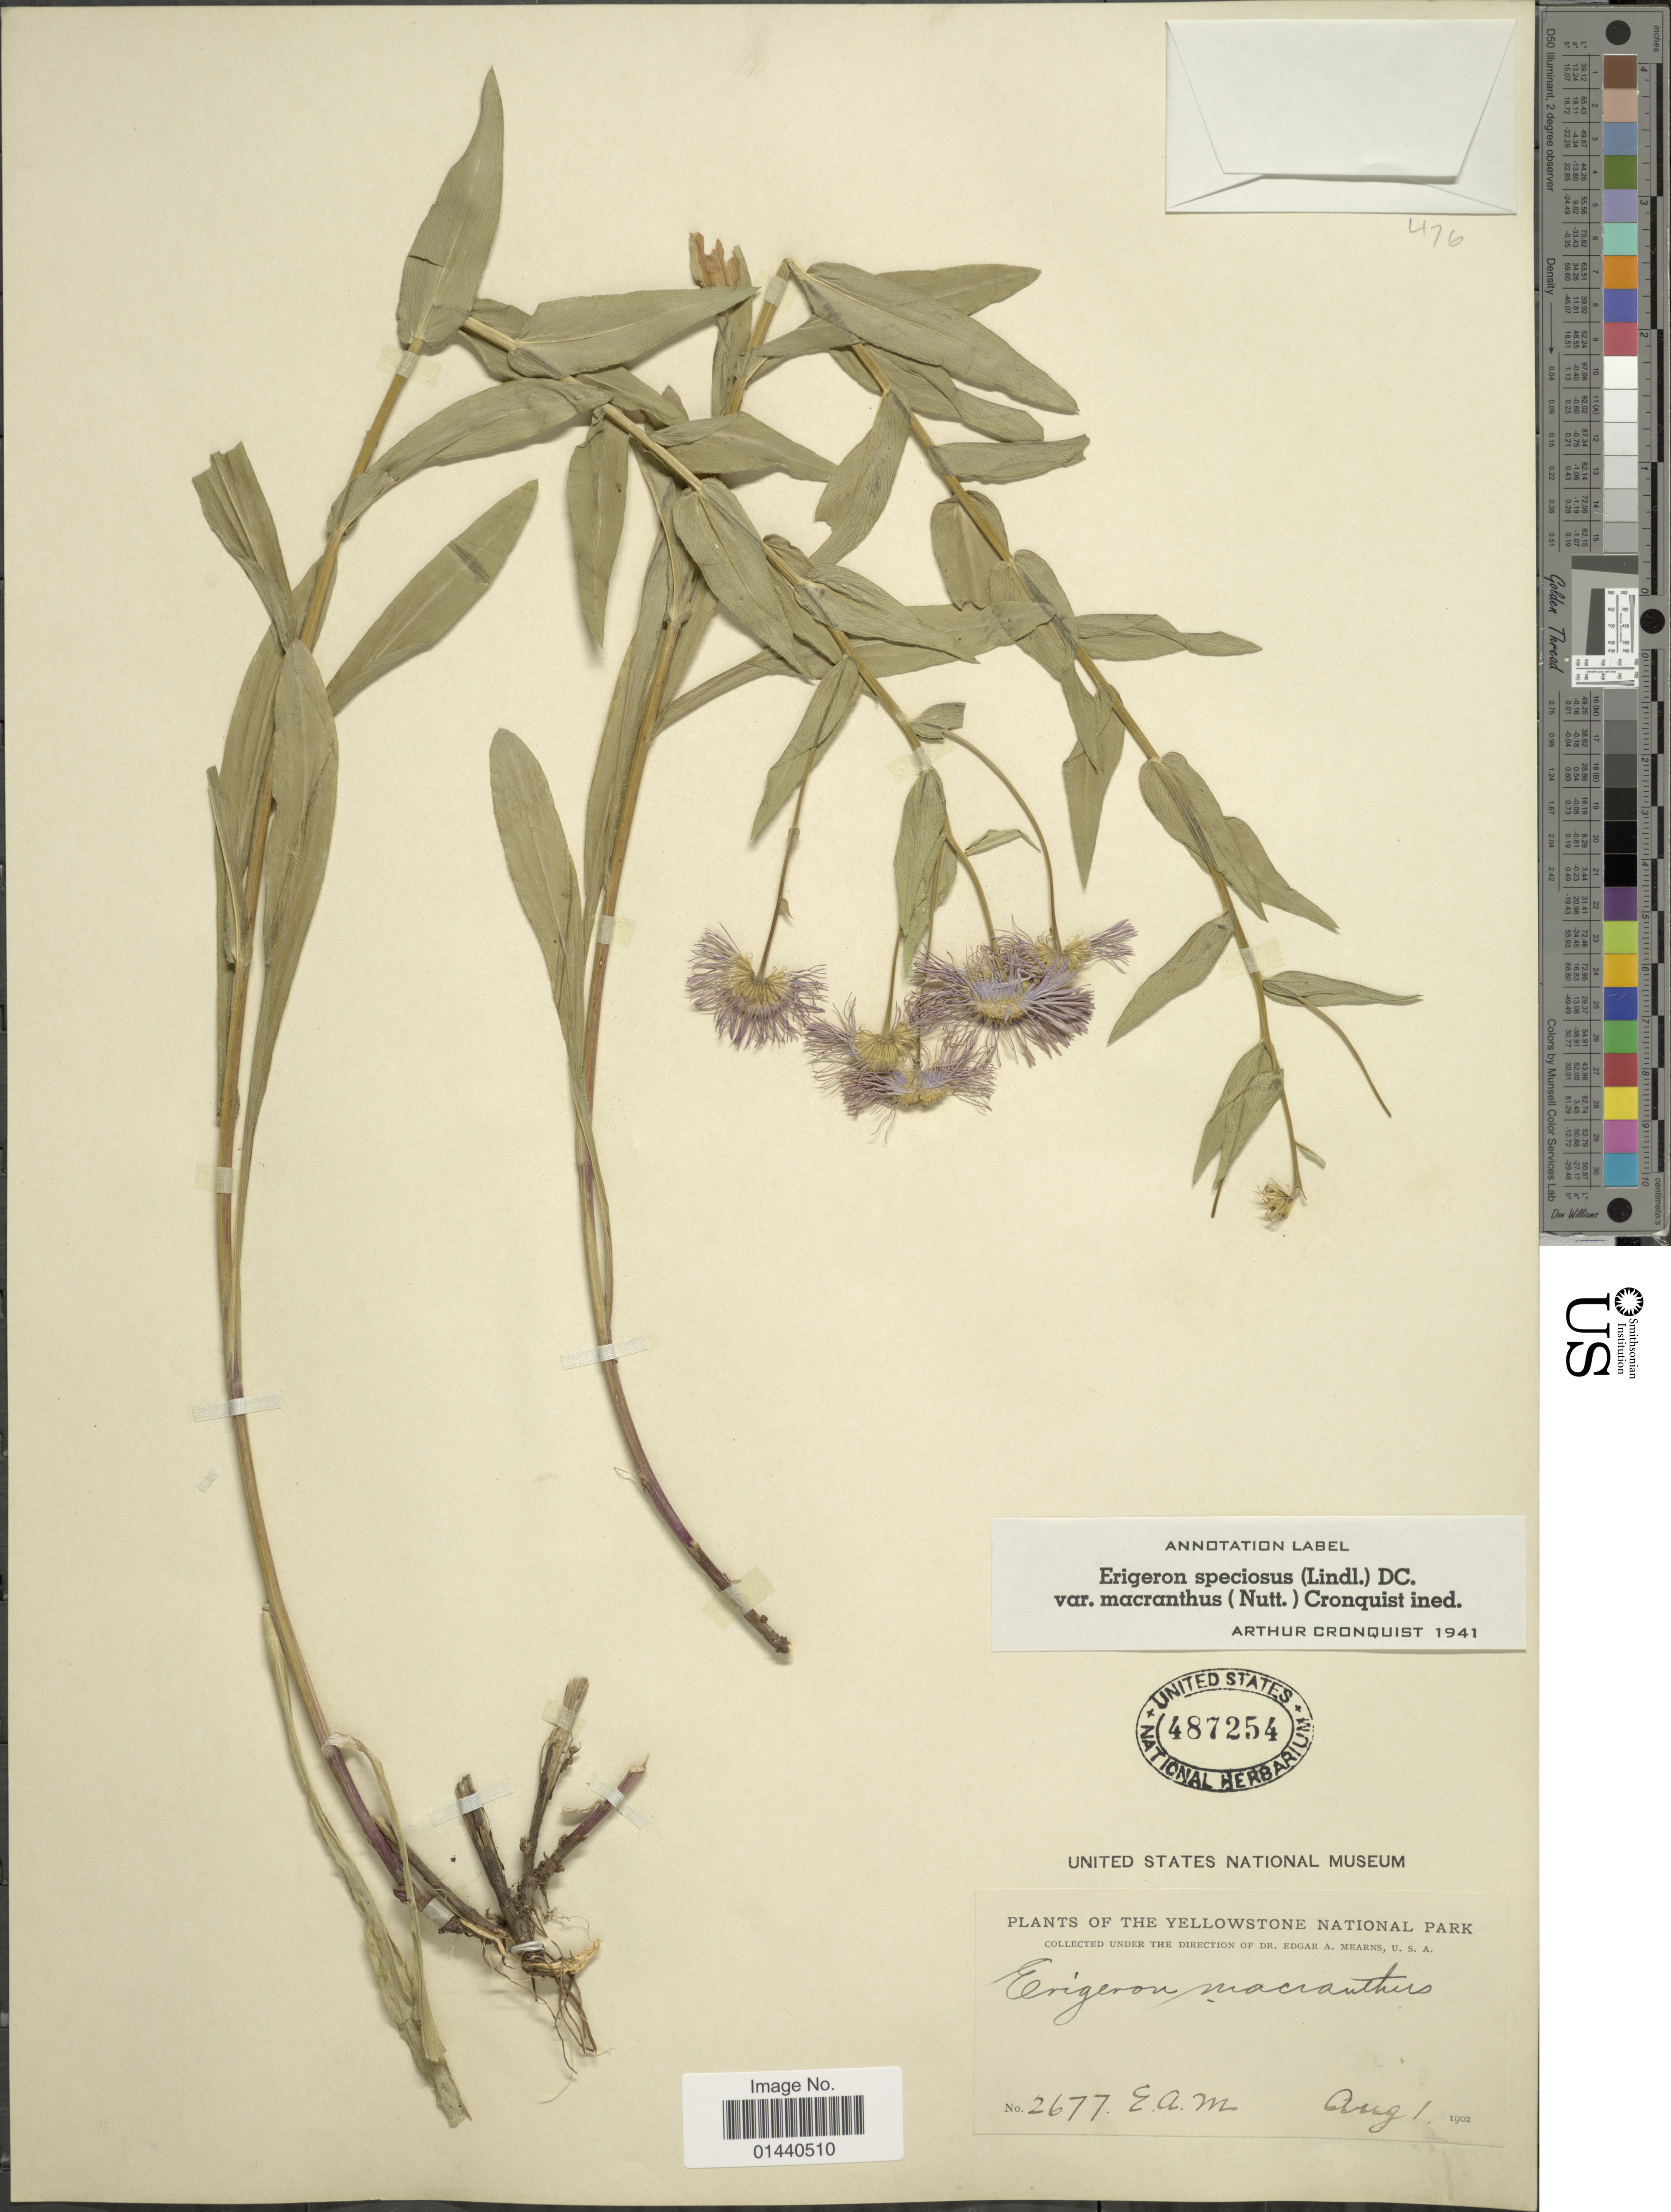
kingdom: Plantae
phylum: Tracheophyta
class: Magnoliopsida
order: Asterales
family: Asteraceae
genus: Erigeron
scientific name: Erigeron speciosus var. macranthus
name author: (Nutt.) Cronq.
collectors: E. A. Mearns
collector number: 2677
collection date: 1902-08-01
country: United States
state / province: Wyoming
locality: The Yellowstone National Park.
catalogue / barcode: US 487254